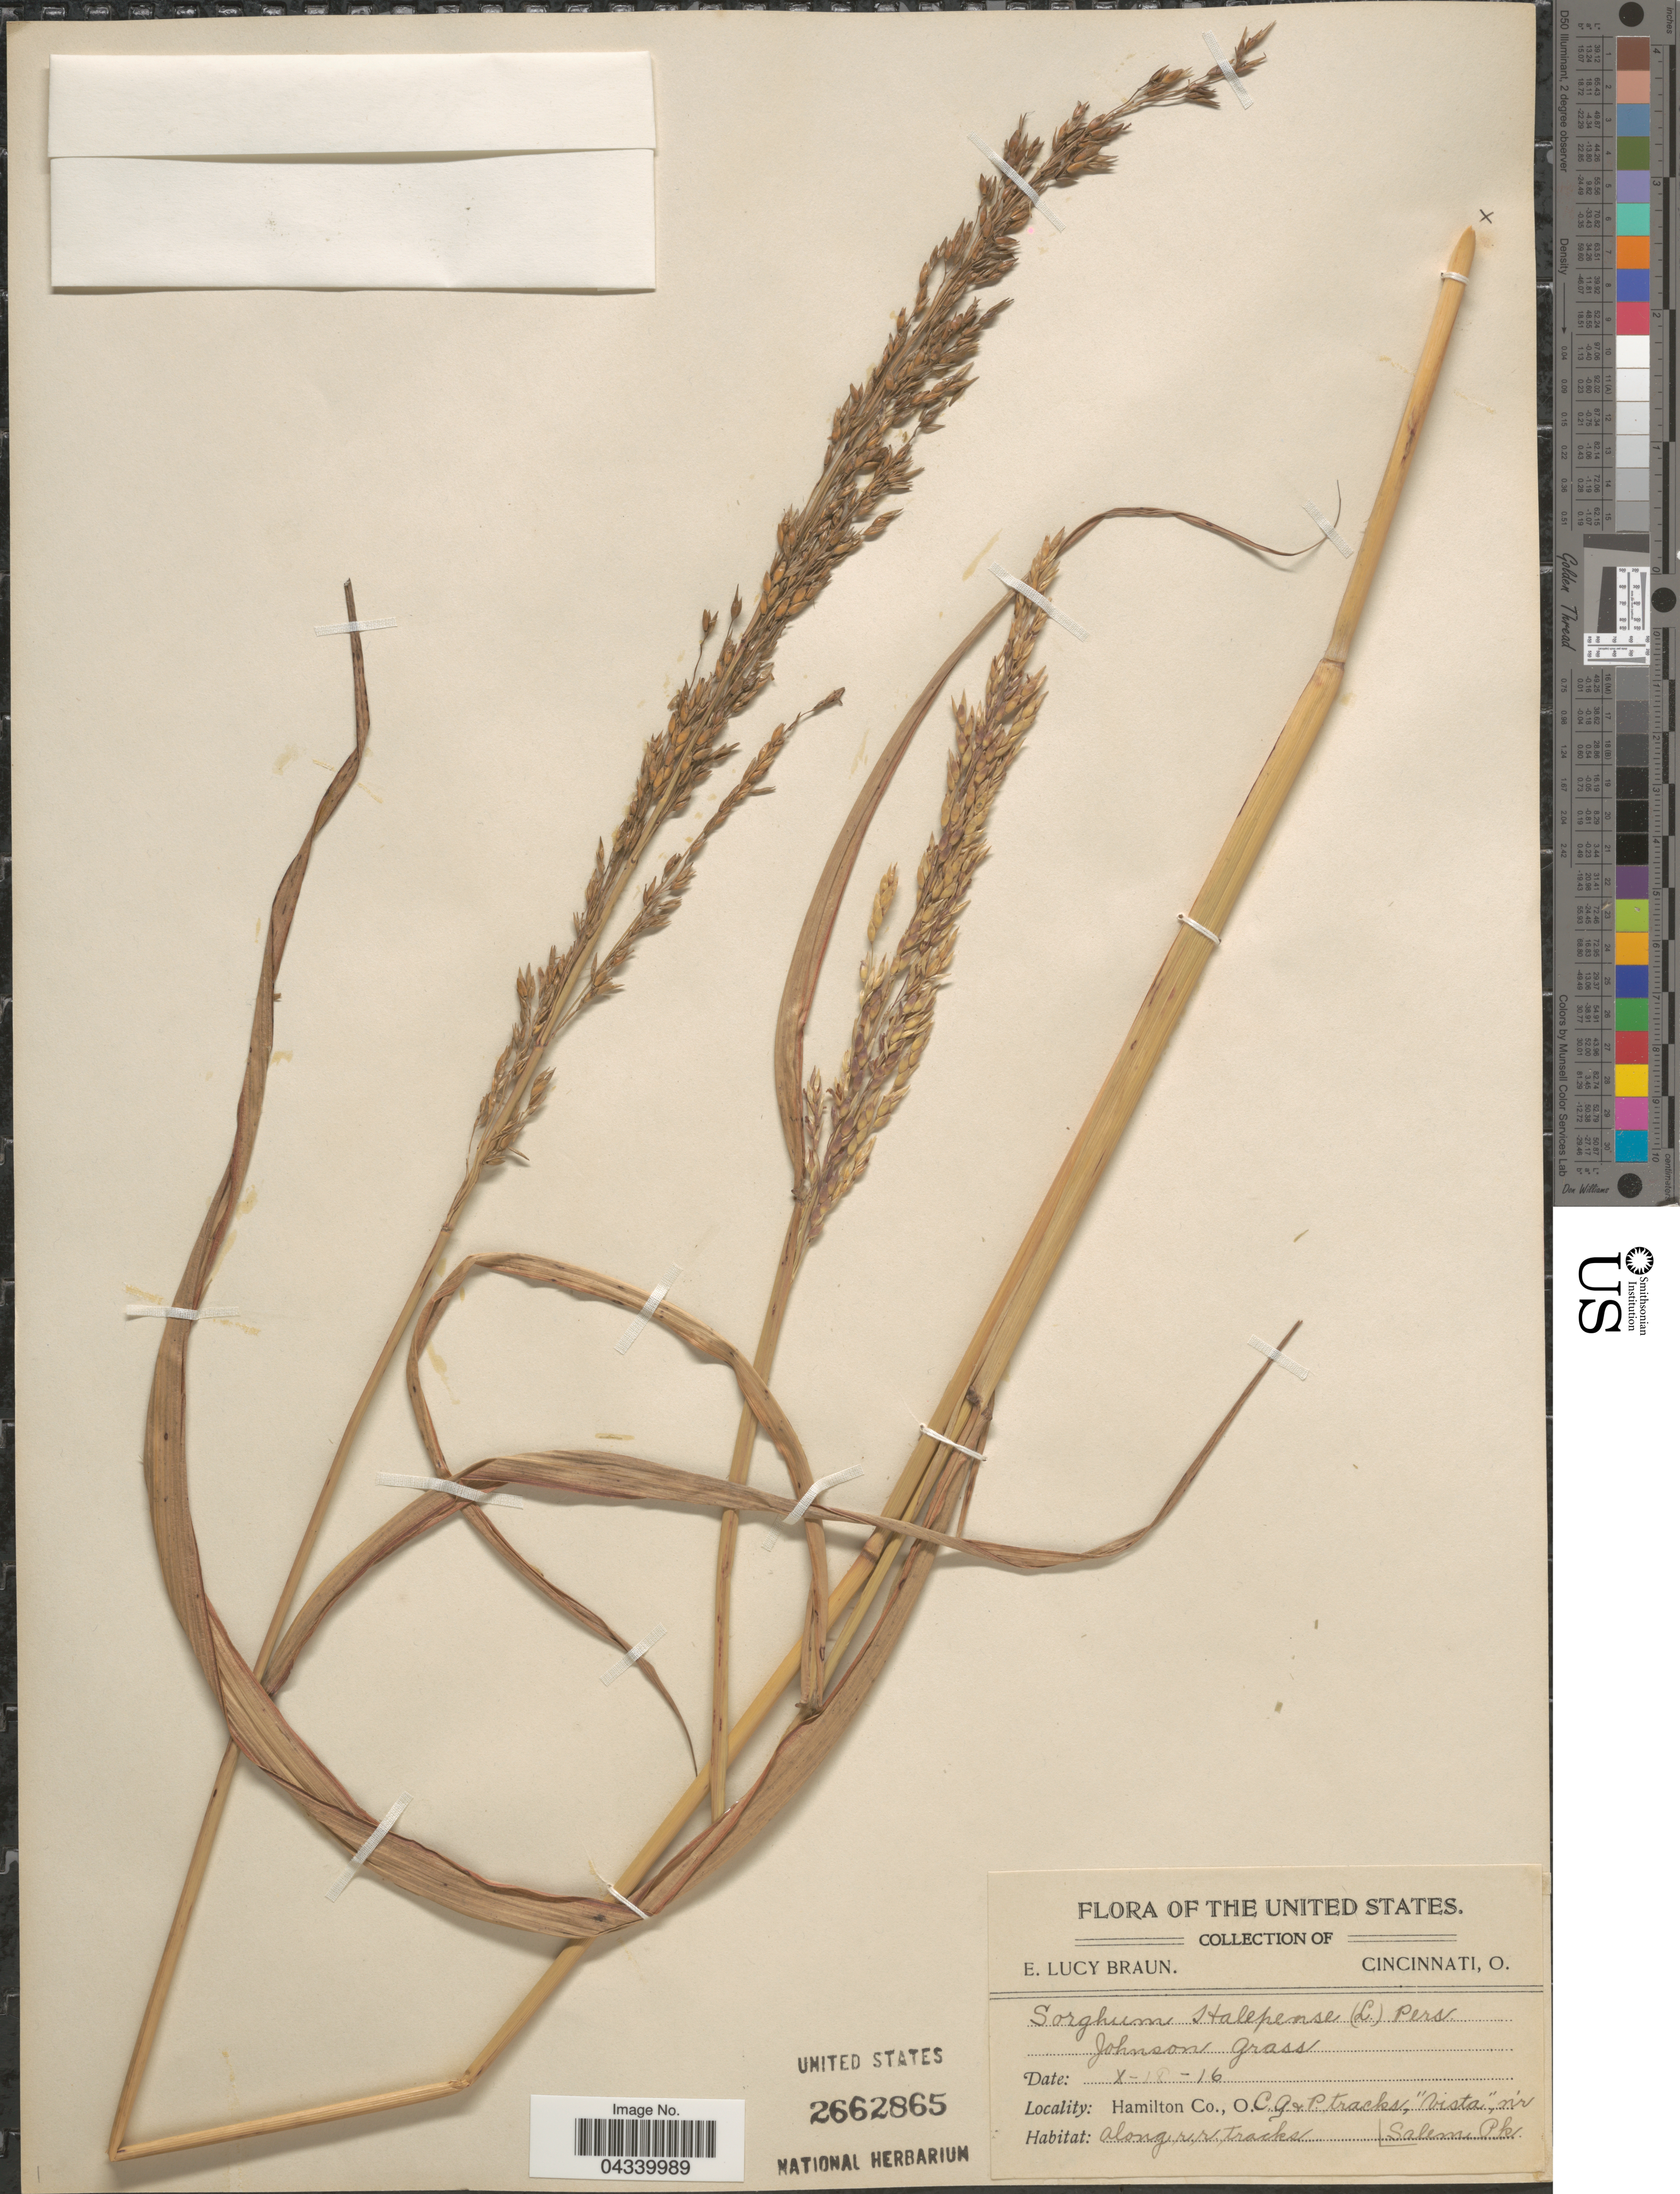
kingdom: Plantae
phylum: Tracheophyta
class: Liliopsida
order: Poales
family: Poaceae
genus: Sorghum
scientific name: Sorghum halepense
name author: (L.) Pers.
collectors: E. L. Braun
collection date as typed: Transcribed d/m/y: 18/10/16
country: United States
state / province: Ohio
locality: Hamilton Co., C. G. & P. tracks, "Vista", n'r Salem Pk. Along rr tracks.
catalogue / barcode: US 2662865